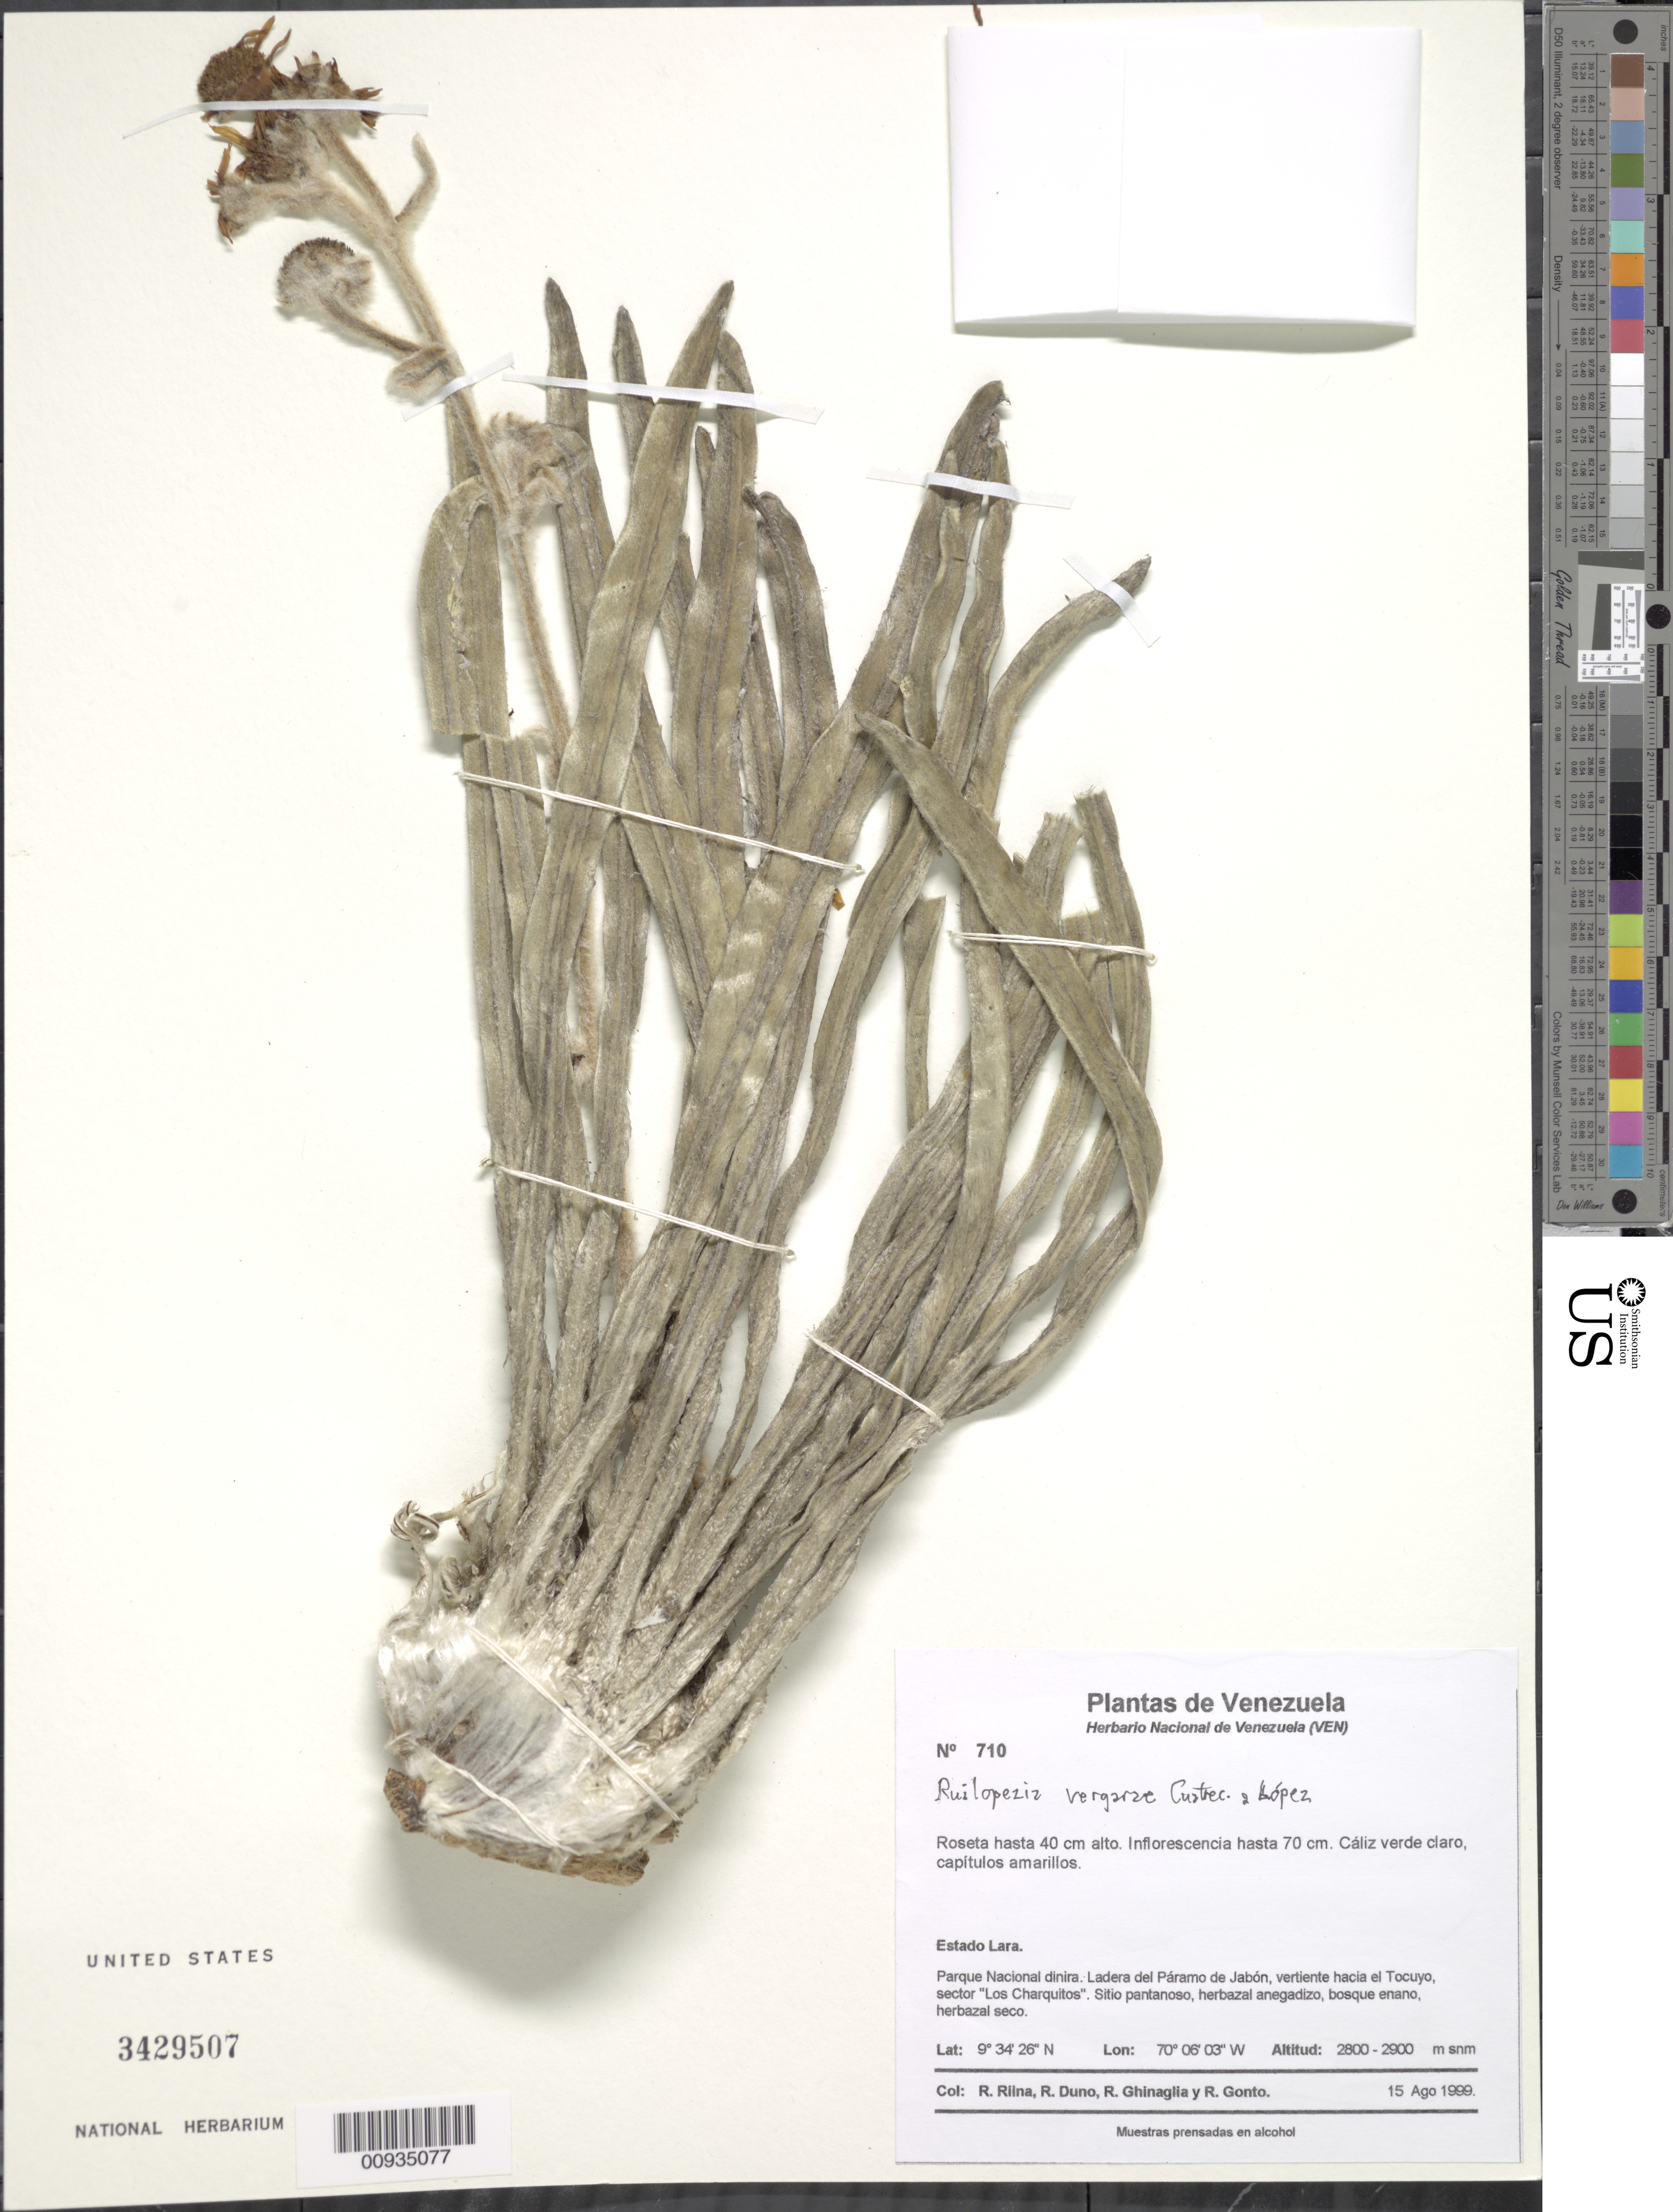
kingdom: Plantae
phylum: Tracheophyta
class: Magnoliopsida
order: Asterales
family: Asteraceae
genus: Ruilopezia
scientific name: Ruilopezia vergarae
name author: Cuatrec. & López Fig.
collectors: R. Riina, R. Duno de Stefano, R. Ghinaglia & R. Gonto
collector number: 710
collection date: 1999-08-15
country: Venezuela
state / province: Lara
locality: Páramo de Jabón. Parque nacional Dinira. Ladera del Páramo de Jabón, vertiente hacia el Tocuyo, sector "Los Charquitos".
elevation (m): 2800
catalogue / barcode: US 3429507